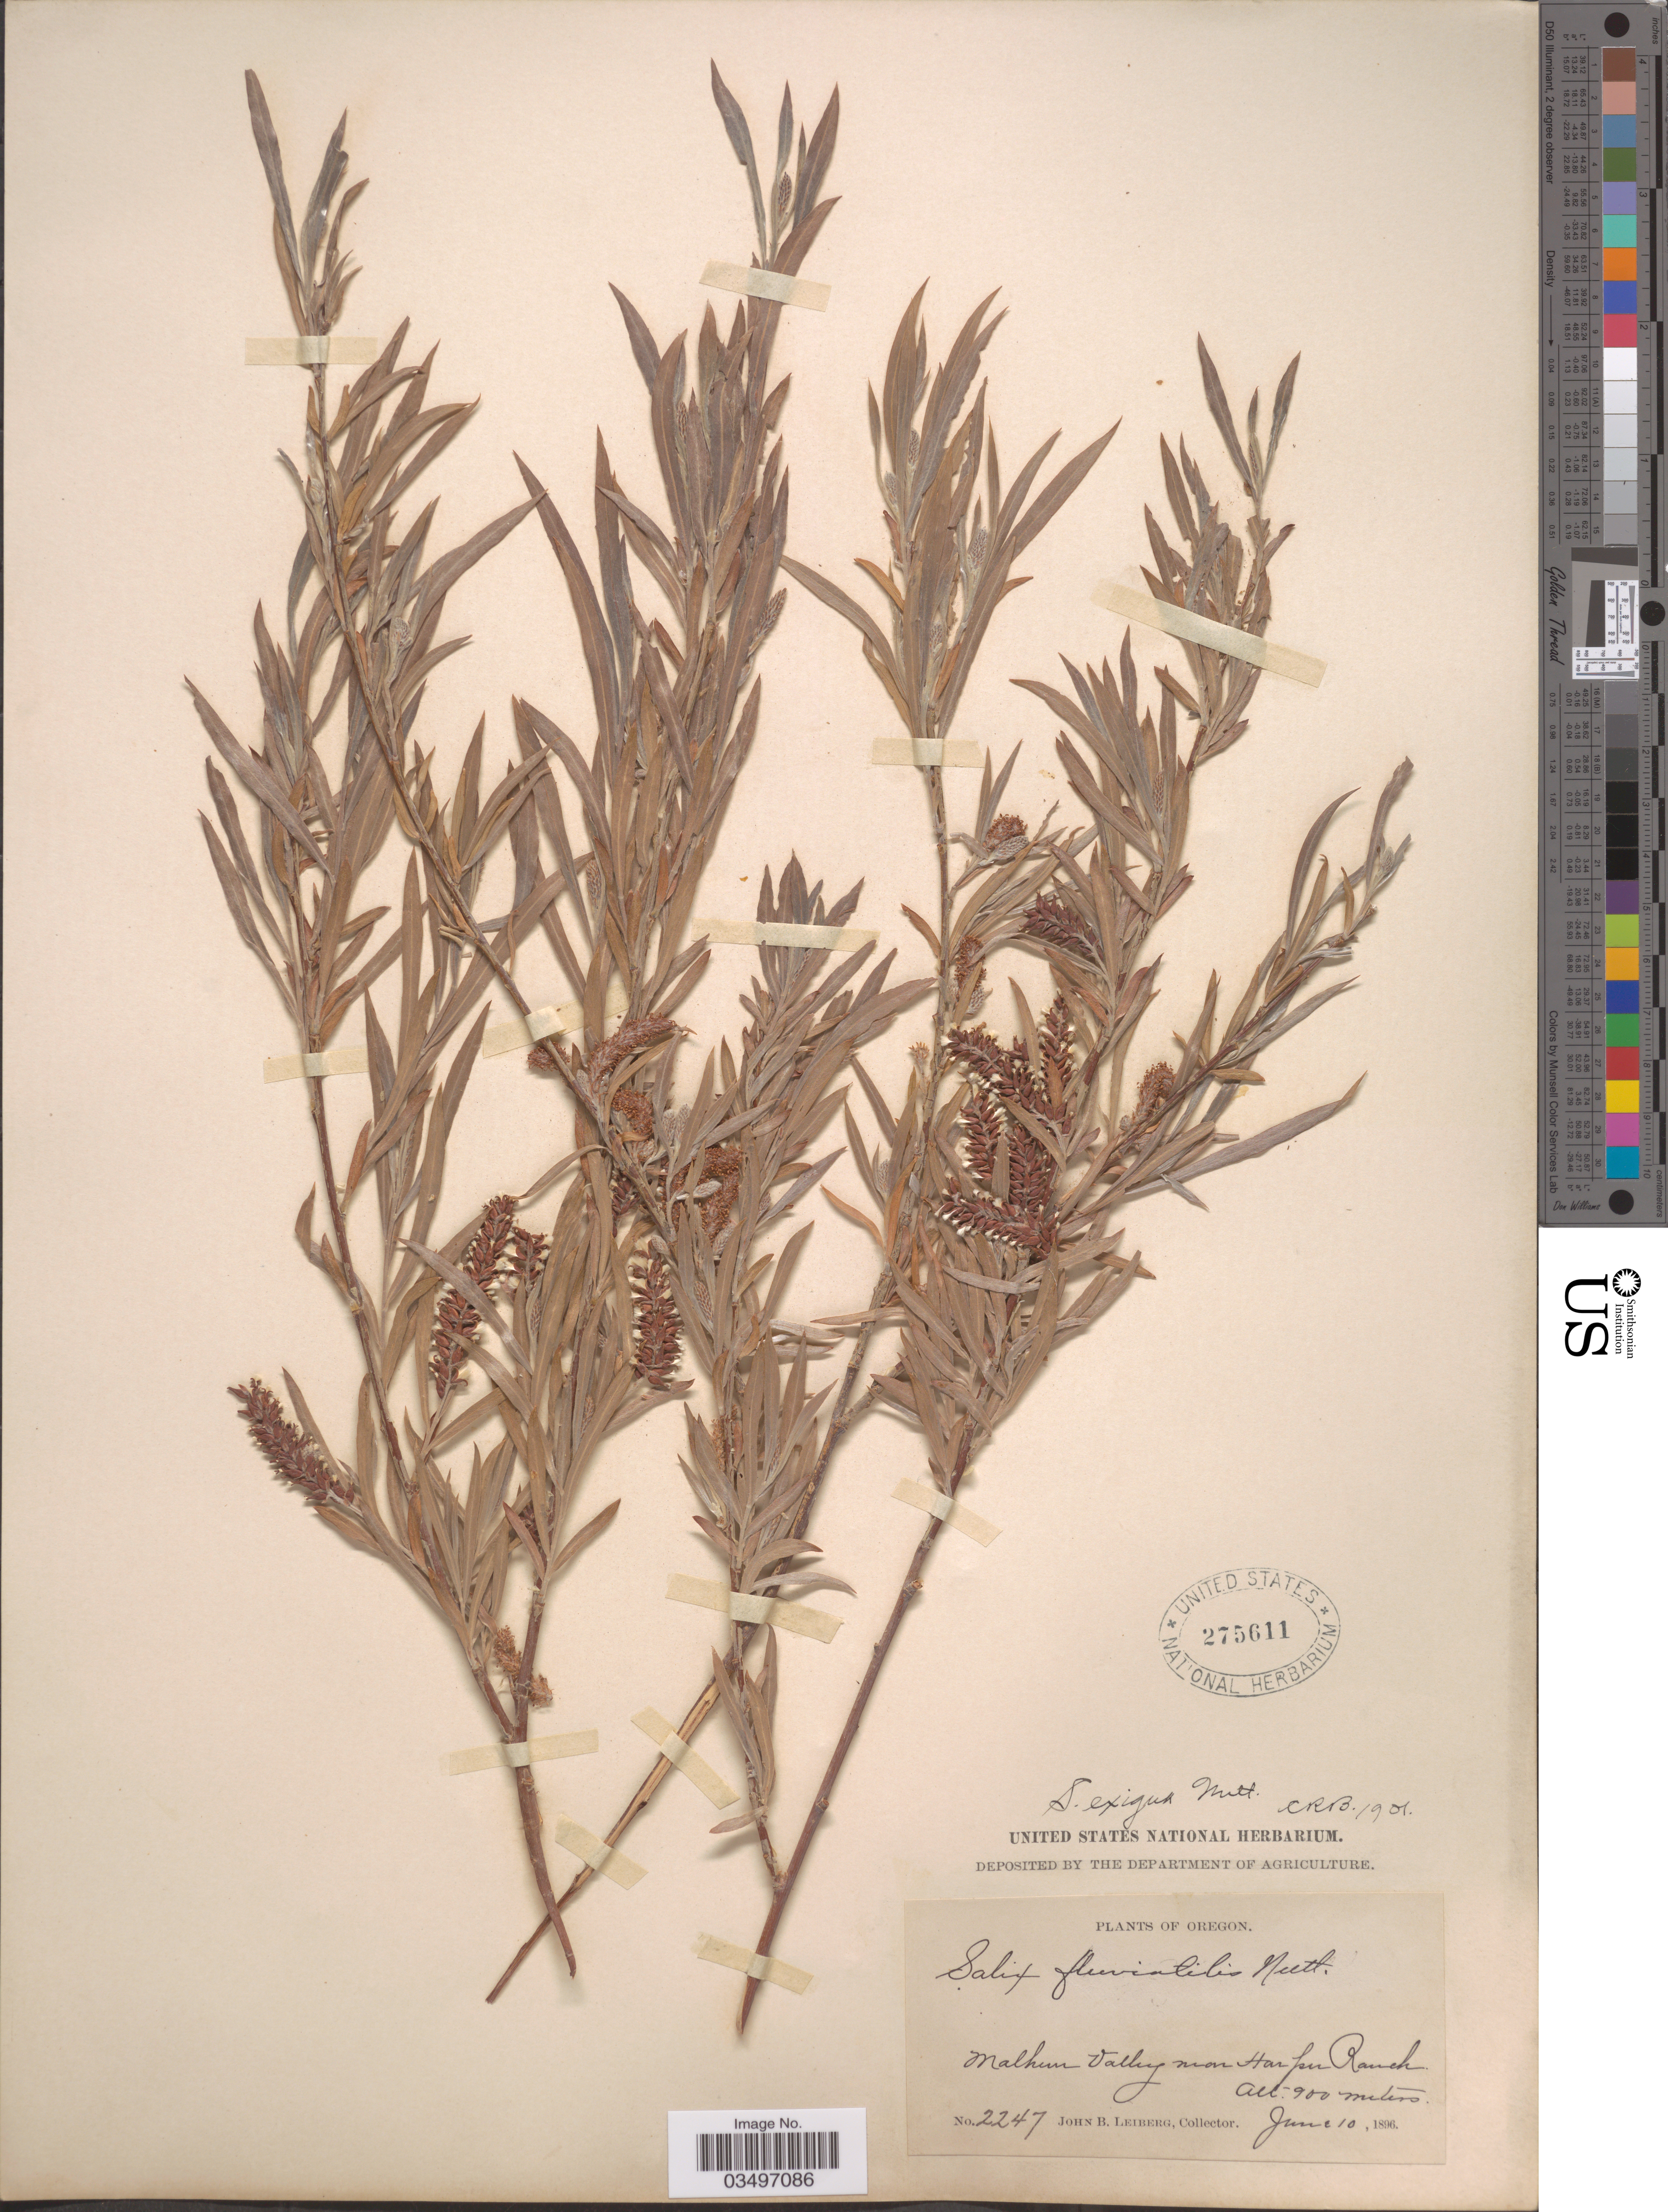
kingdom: Plantae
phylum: Tracheophyta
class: Magnoliopsida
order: Malpighiales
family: Salicaceae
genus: Salix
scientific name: Salix exigua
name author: Nutt.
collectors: J. B. Leiberg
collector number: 2247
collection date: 1896-06-10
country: United States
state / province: Oregon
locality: Malheur Valley near Harper Ranch.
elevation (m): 900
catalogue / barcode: US 275611